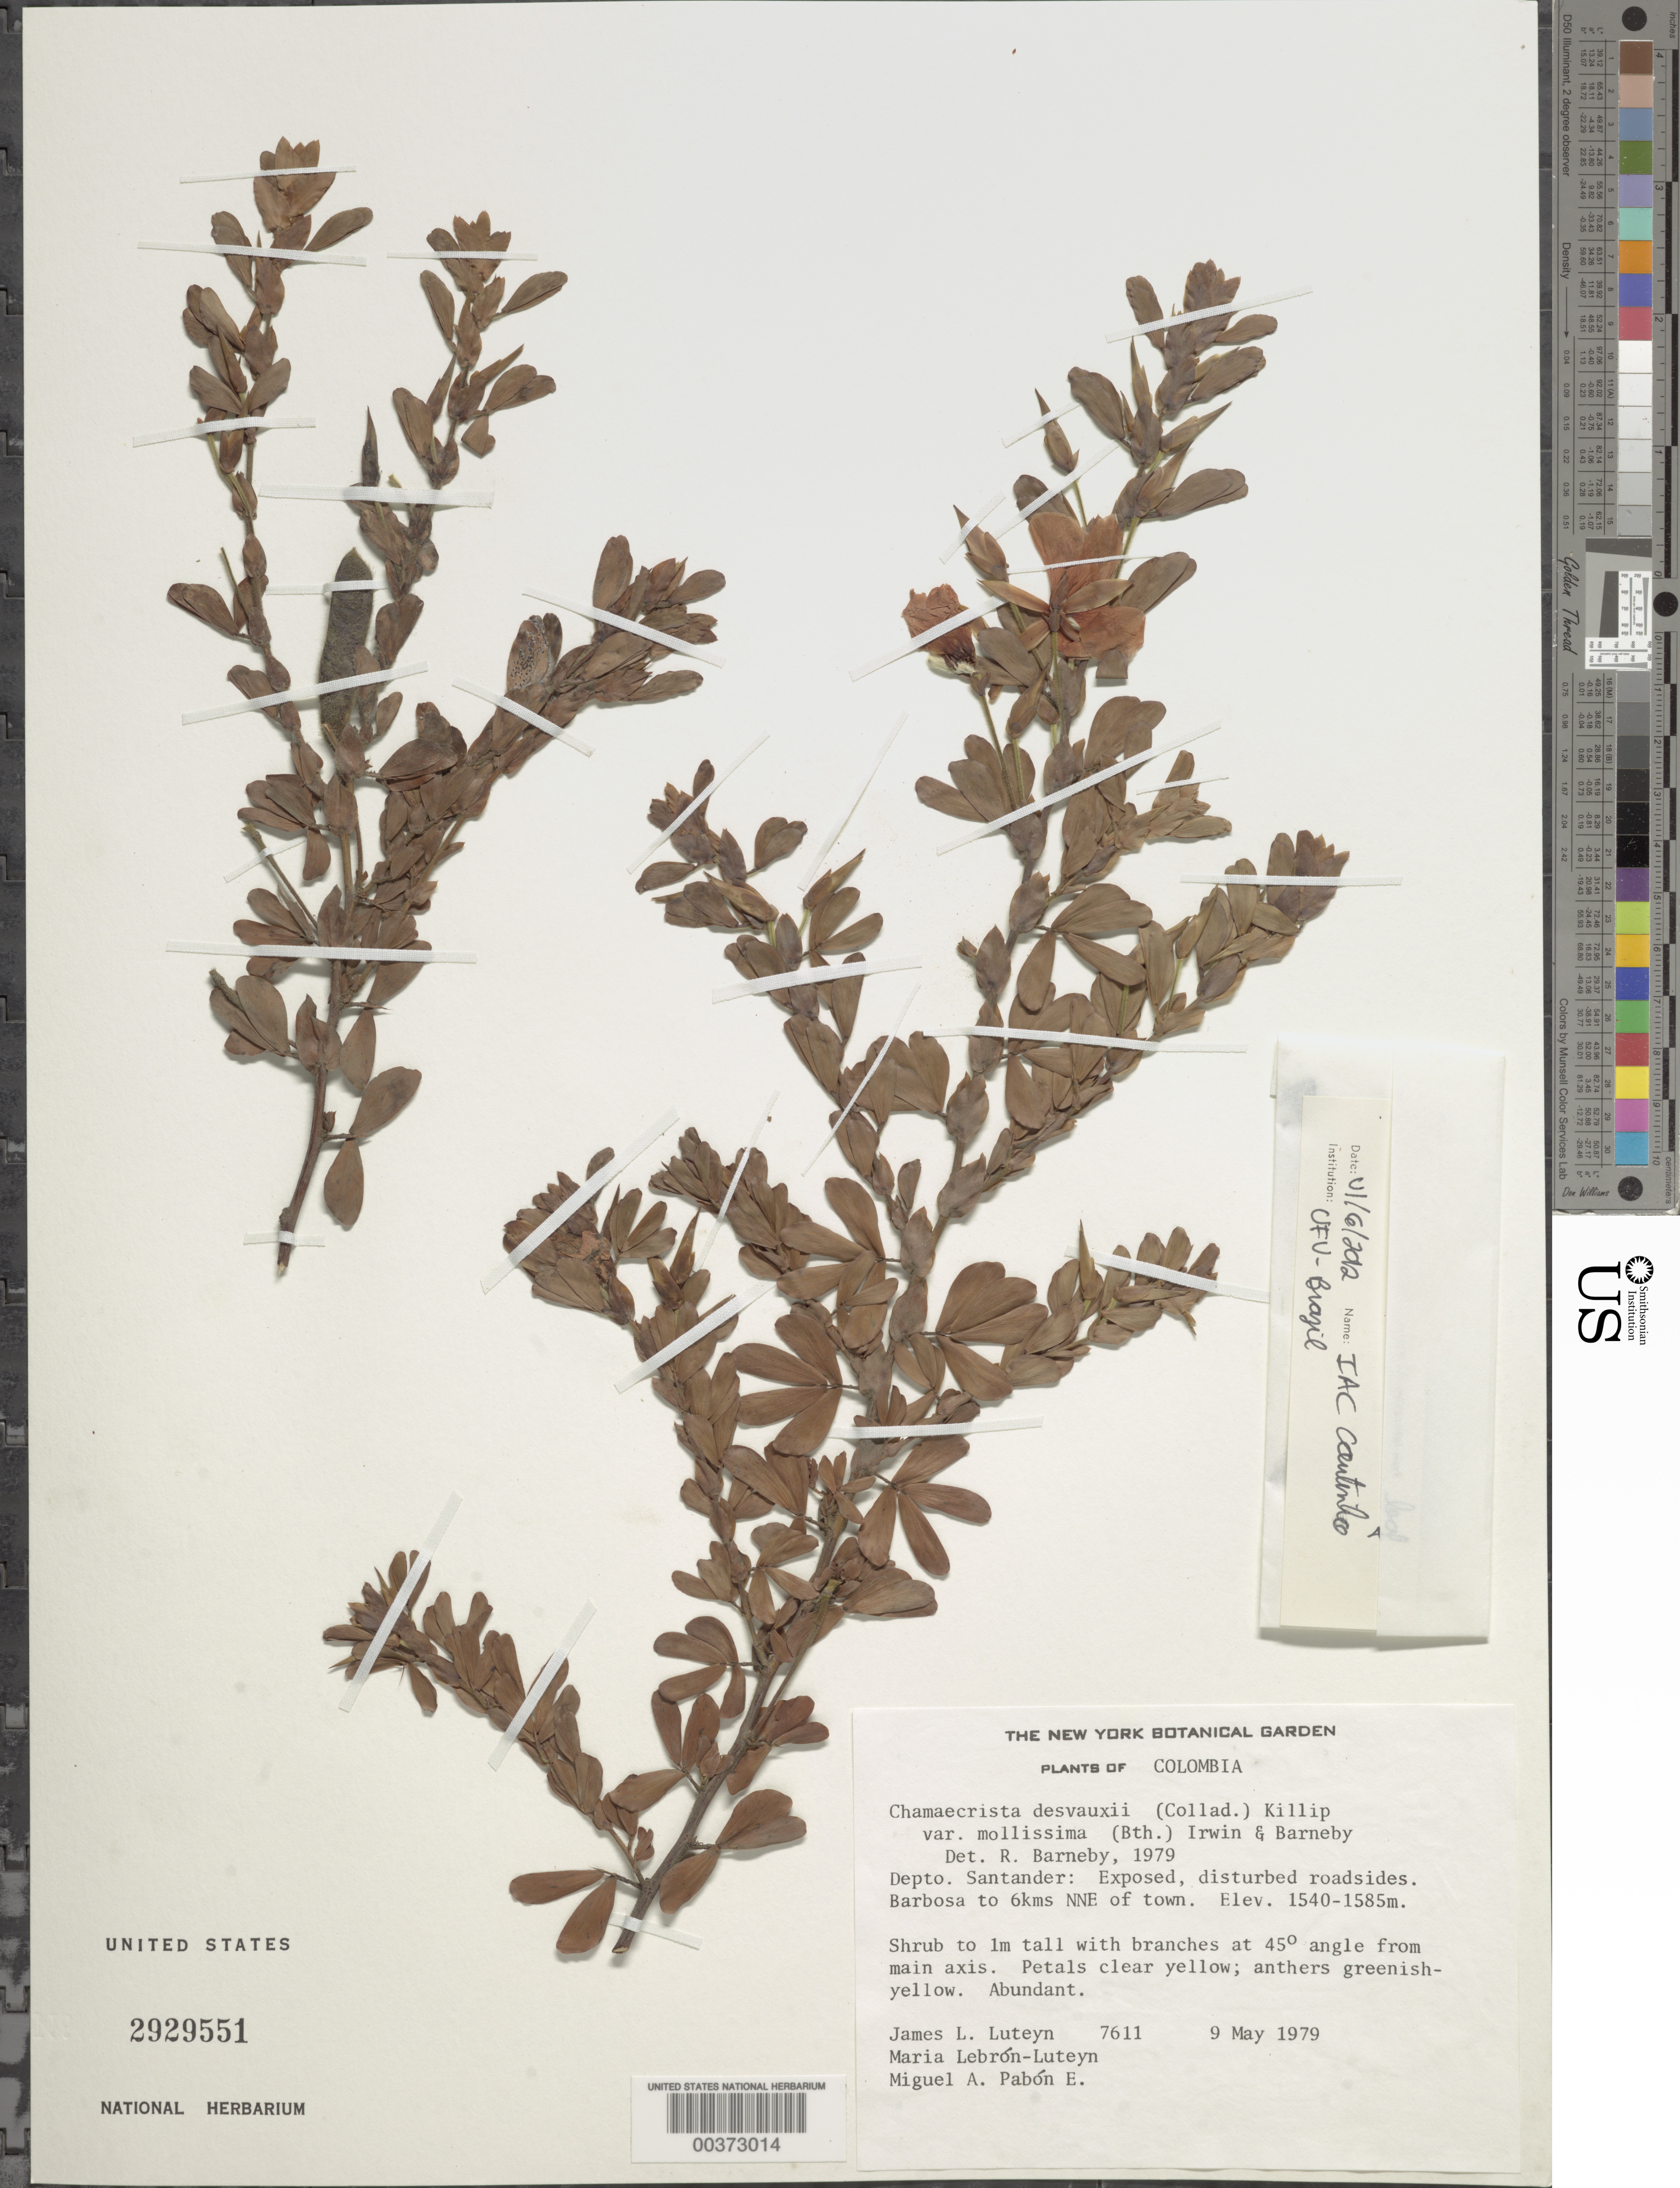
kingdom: Plantae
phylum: Tracheophyta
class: Magnoliopsida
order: Fabales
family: Fabaceae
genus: Chamaecrista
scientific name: Chamaecrista desvauxii var. mollissima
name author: (Benth.) H.S. Irwin & Barneby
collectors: J. L. Luteyn, M. L. Lebrón-Luteyn & M. A. Pabon E.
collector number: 7611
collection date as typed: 09 May 1979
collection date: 1979-05-09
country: Colombia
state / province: Santander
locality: Barbosa to 6 km NNE of town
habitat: Exposed, disturbed roadsides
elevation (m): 1540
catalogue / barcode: US 2929551